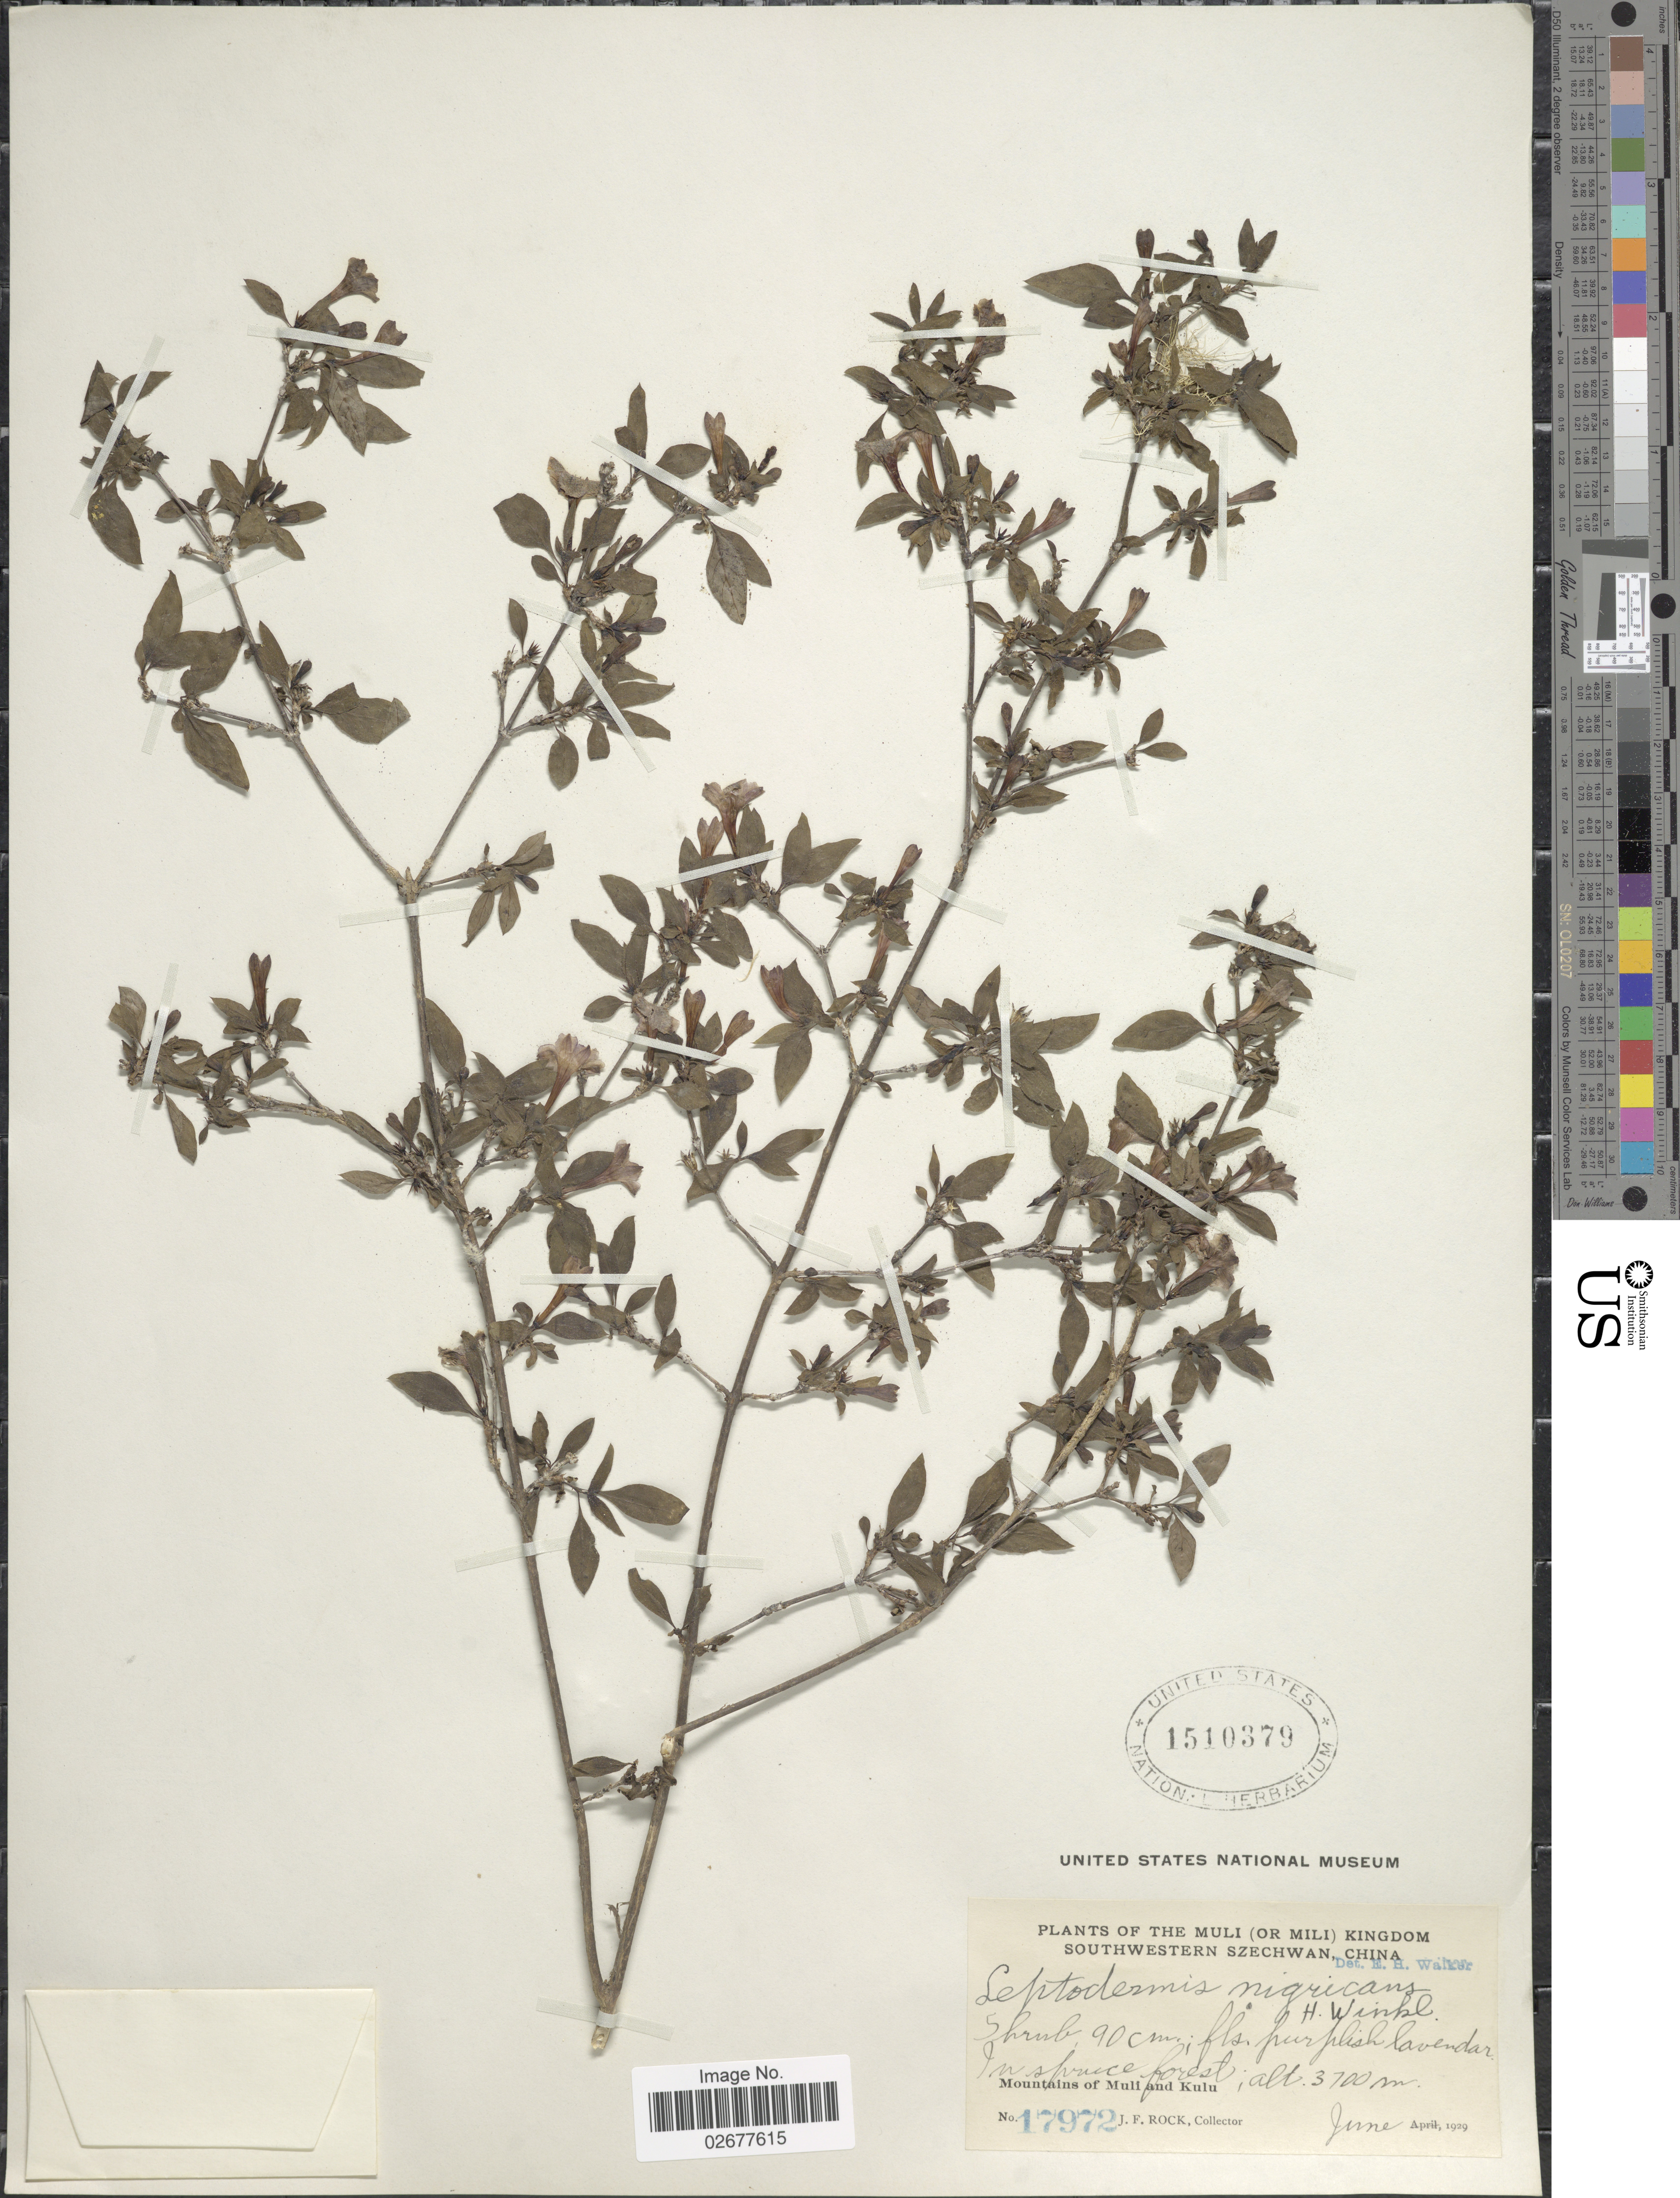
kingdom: Plantae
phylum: Tracheophyta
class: Magnoliopsida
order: Gentianales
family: Rubiaceae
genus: Leptodermis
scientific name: Leptodermis nigricans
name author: H.J.P. Winkl.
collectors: J. Rock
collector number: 17972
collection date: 1929-06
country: China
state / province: Sichuan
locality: Muli (or Mili) Kingdom. Southwestern Szechwan. Mountains of Muli and Kulu.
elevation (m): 3700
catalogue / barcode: US 1510379